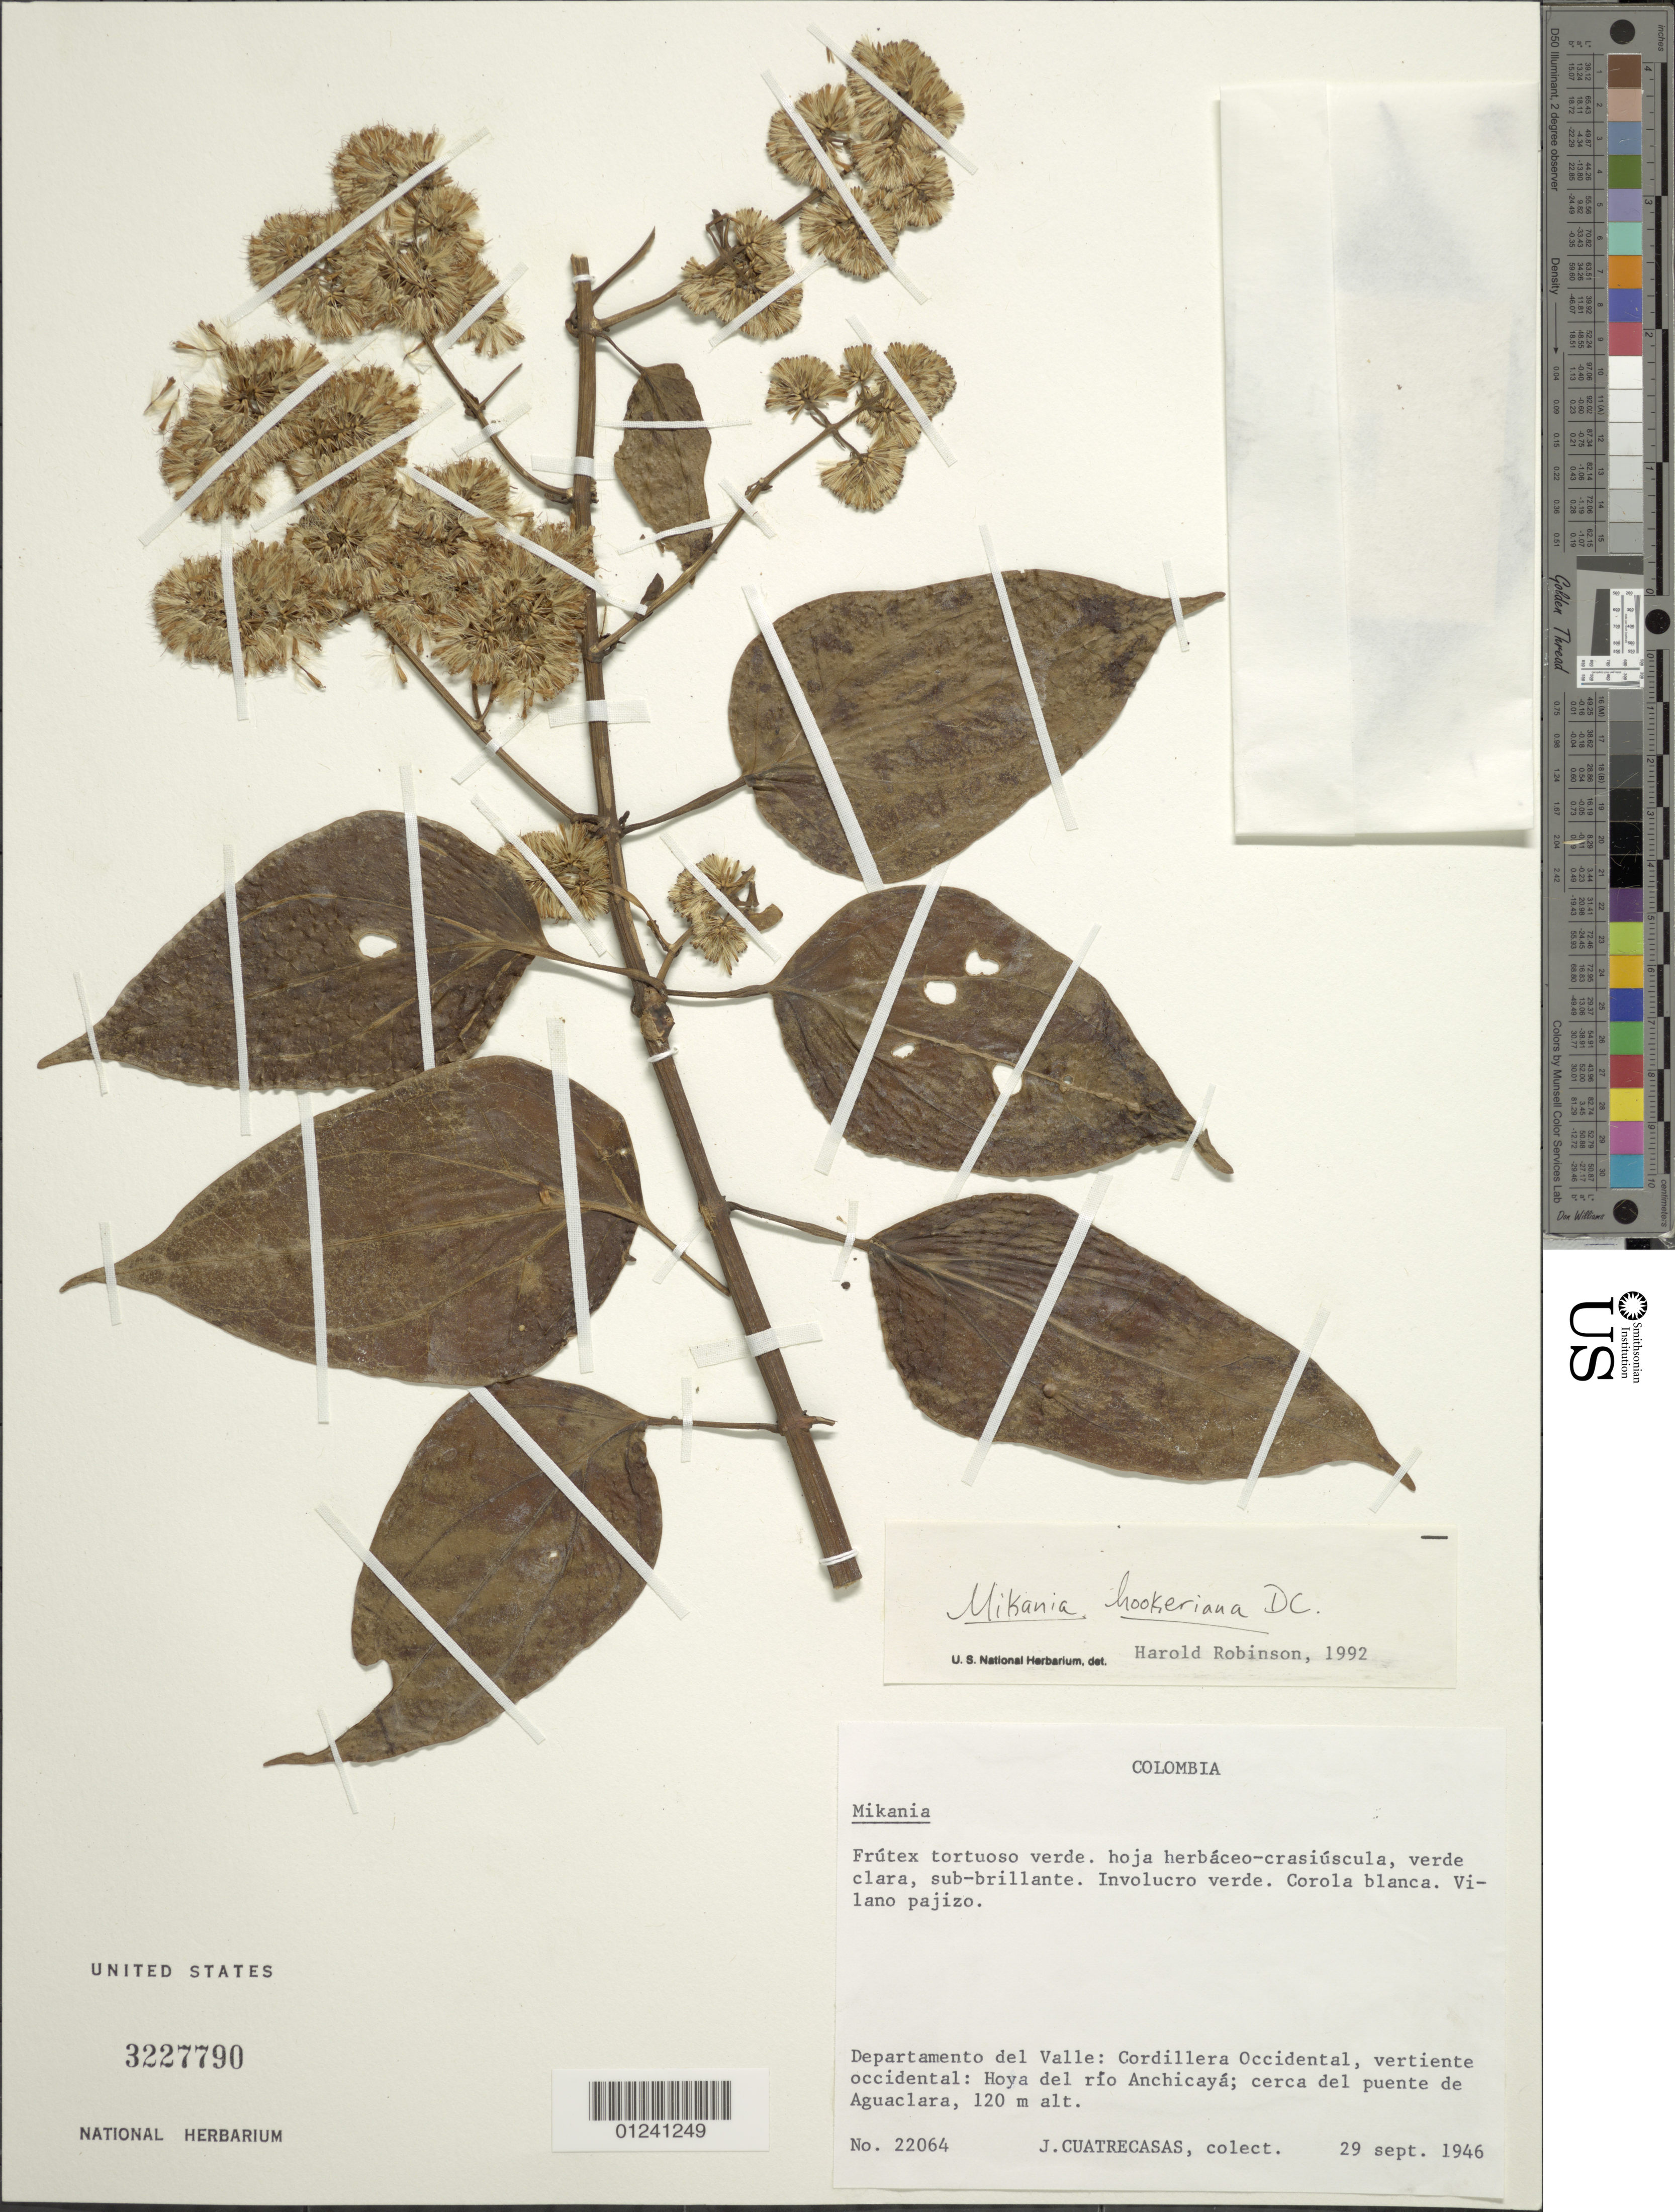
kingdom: Plantae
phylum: Tracheophyta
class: Magnoliopsida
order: Asterales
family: Asteraceae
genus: Mikania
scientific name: Mikania hookeriana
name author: DC.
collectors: J. Cuatrecasas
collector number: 22064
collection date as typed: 29 Sep 1946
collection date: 1946-09-29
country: Colombia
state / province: Valle del Cauca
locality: Cordillera Occidental, vertiente occidental: Hoya del río Anchicayá; cerca del puente de Aguaclara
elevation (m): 120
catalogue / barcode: US 3227790